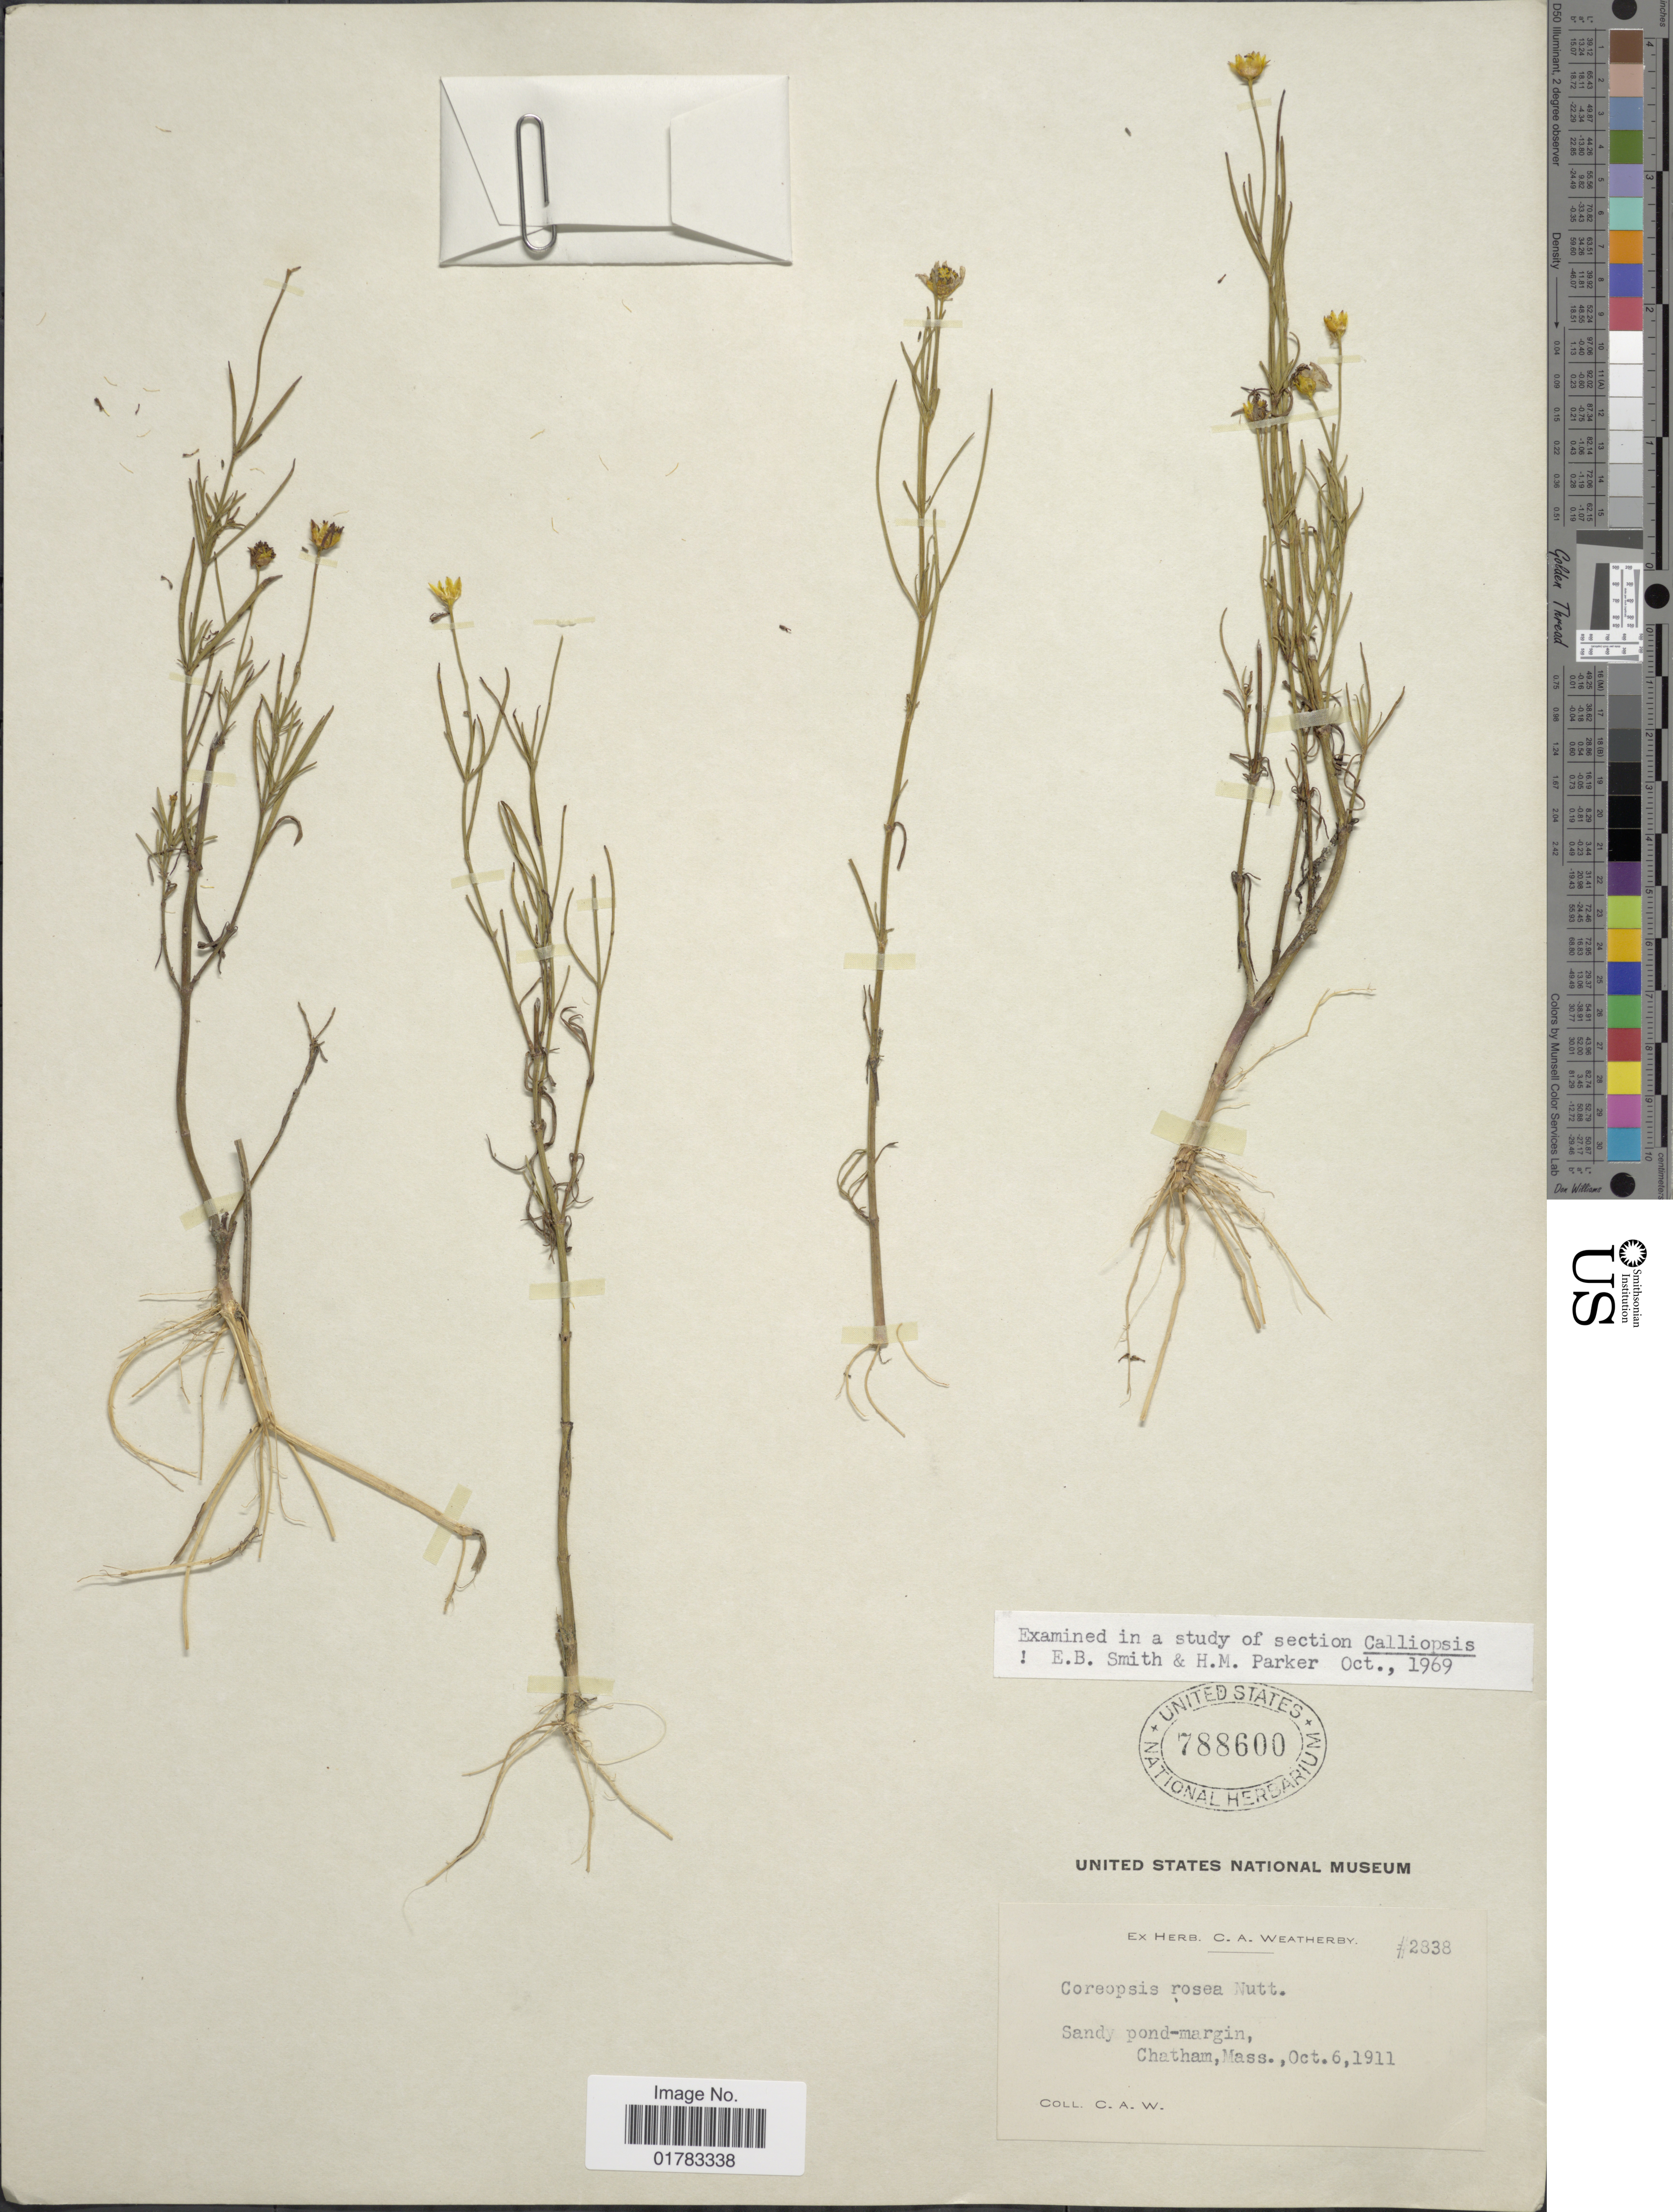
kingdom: Plantae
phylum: Tracheophyta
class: Magnoliopsida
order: Asterales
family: Asteraceae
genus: Coreopsis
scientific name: Coreopsis rosea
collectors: C. A. Weatherby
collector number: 2838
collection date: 1911-10-06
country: United States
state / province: Massachusetts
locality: Sandy pond-margin, Chatham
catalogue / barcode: US 788600